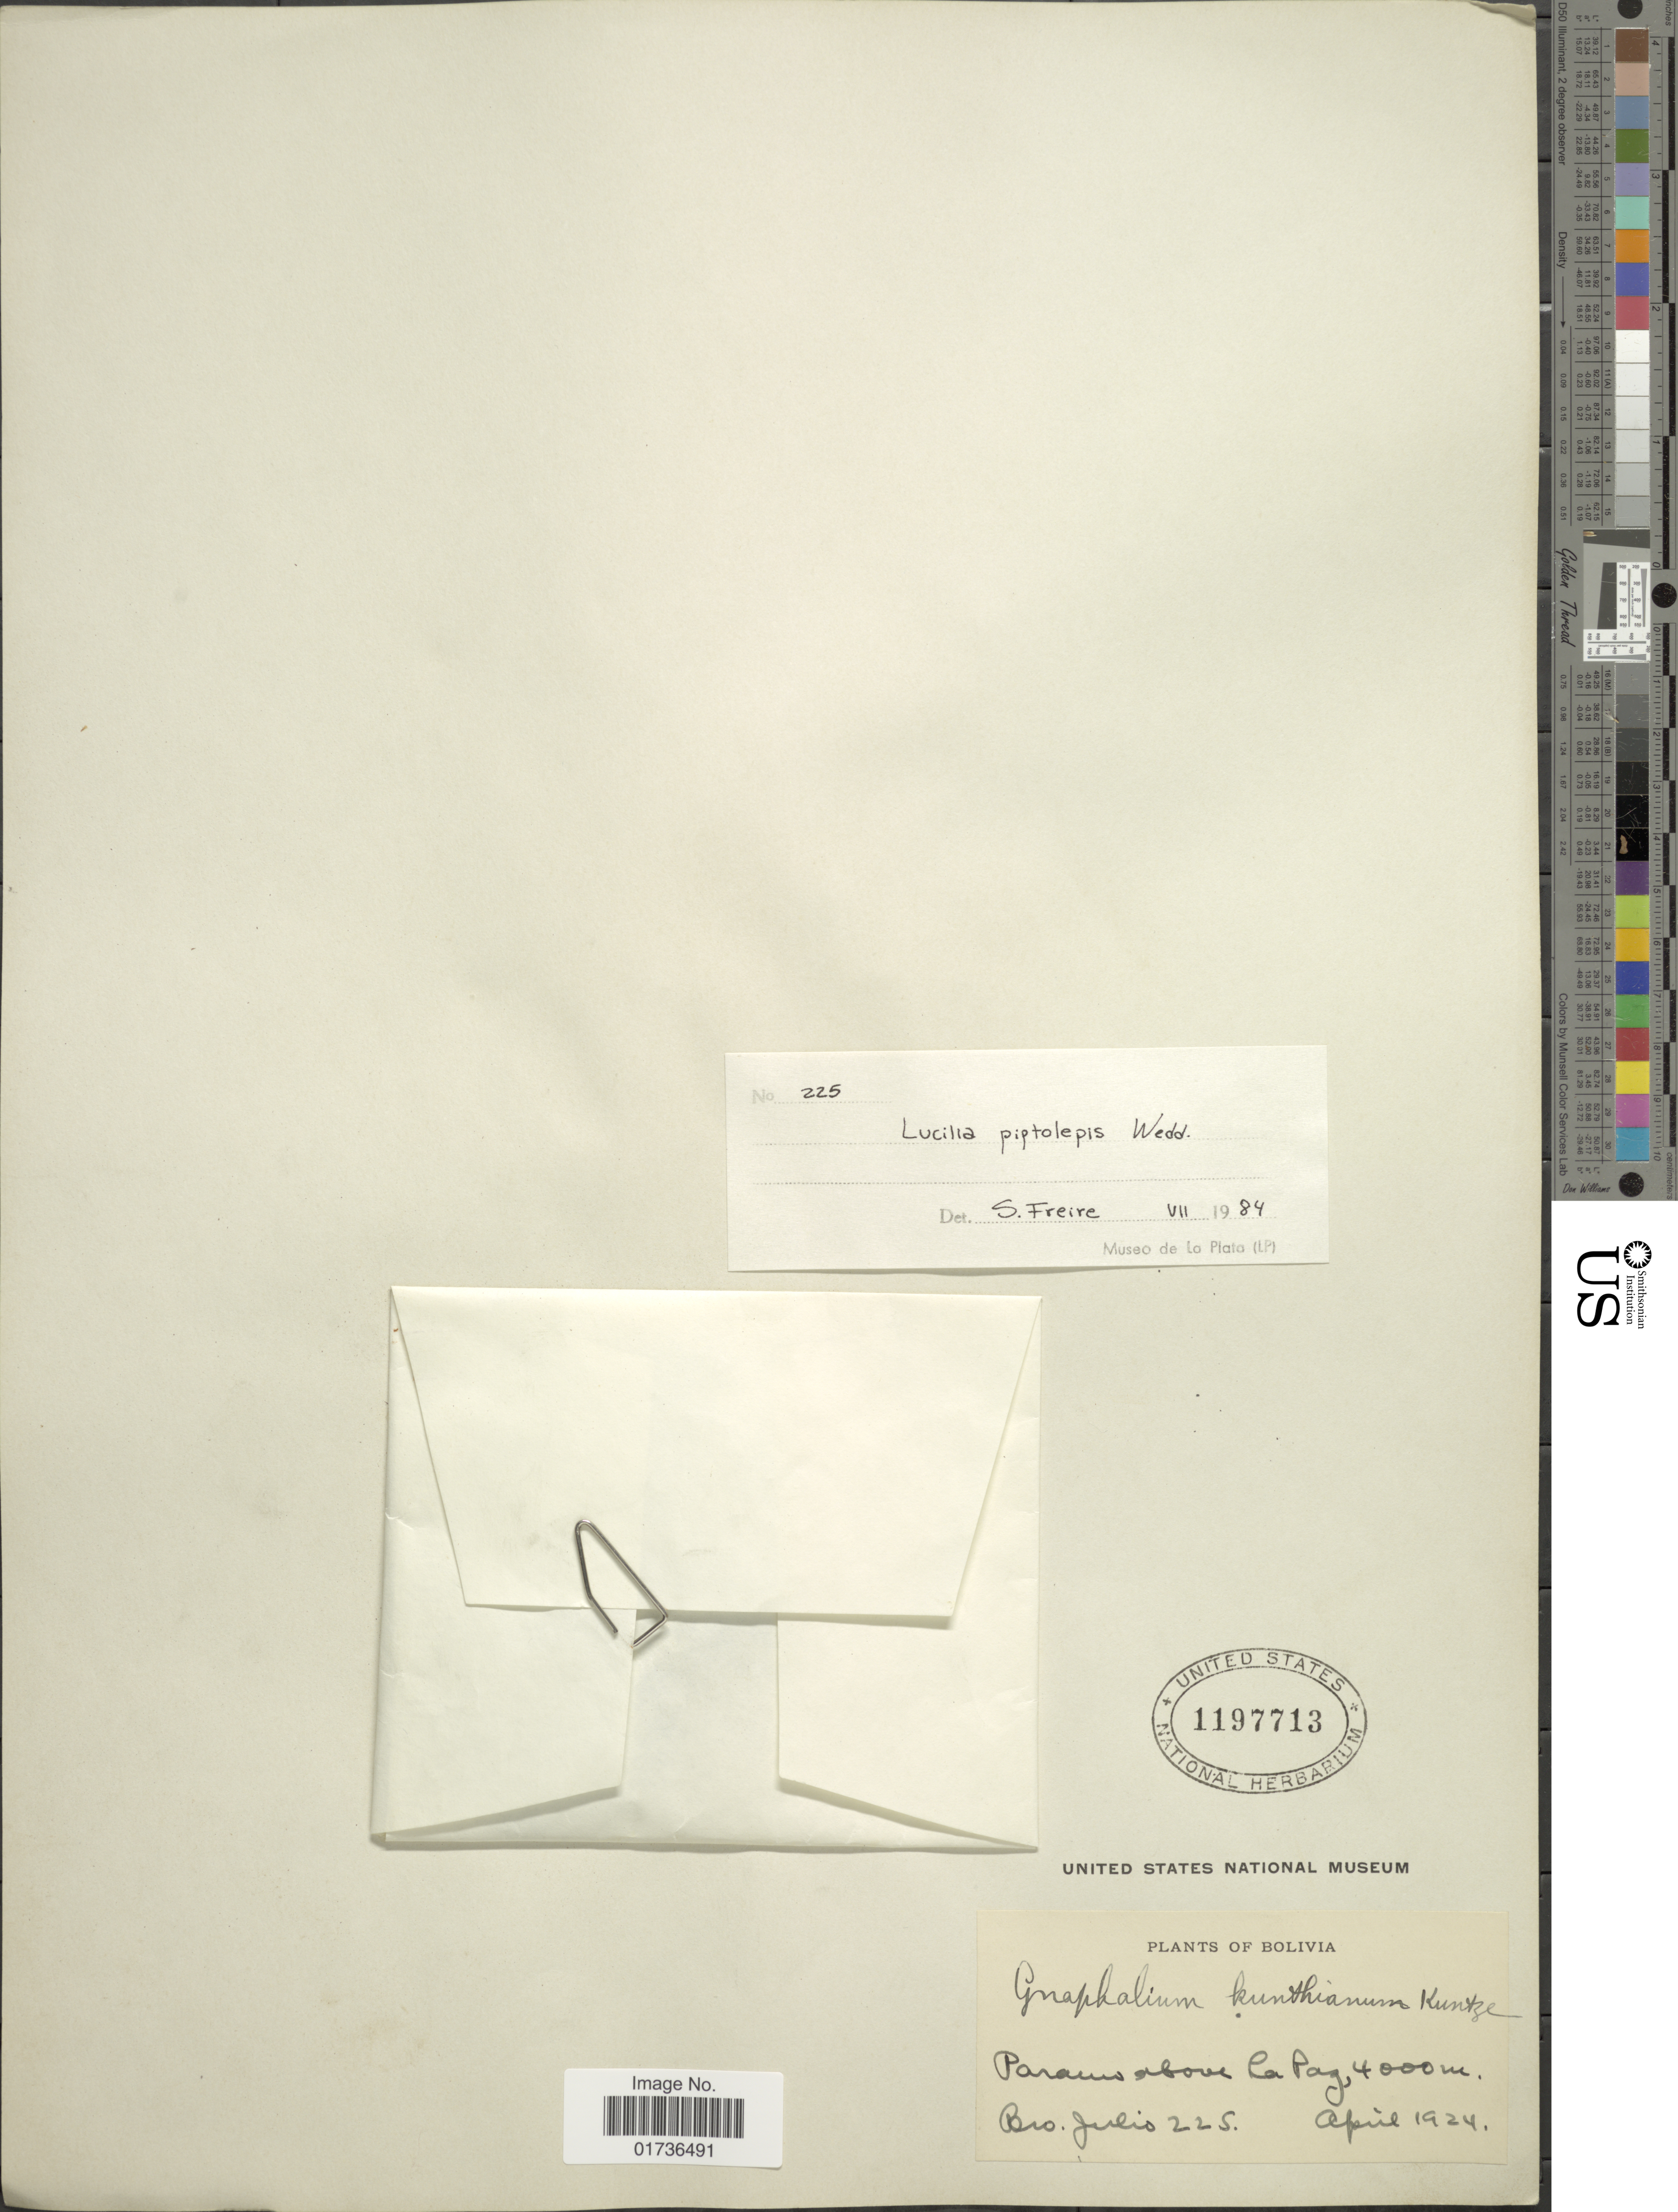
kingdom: Plantae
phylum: Tracheophyta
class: Magnoliopsida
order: Asterales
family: Asteraceae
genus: Mniodes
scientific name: Mniodes piptolepis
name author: (Wedd.) S.E. Freire et al.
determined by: Dillon, M. O.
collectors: Bro. Julio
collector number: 225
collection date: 1924-04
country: Bolivia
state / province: La Paz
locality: Paramo above La Paz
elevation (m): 4000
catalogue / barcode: US 1197713